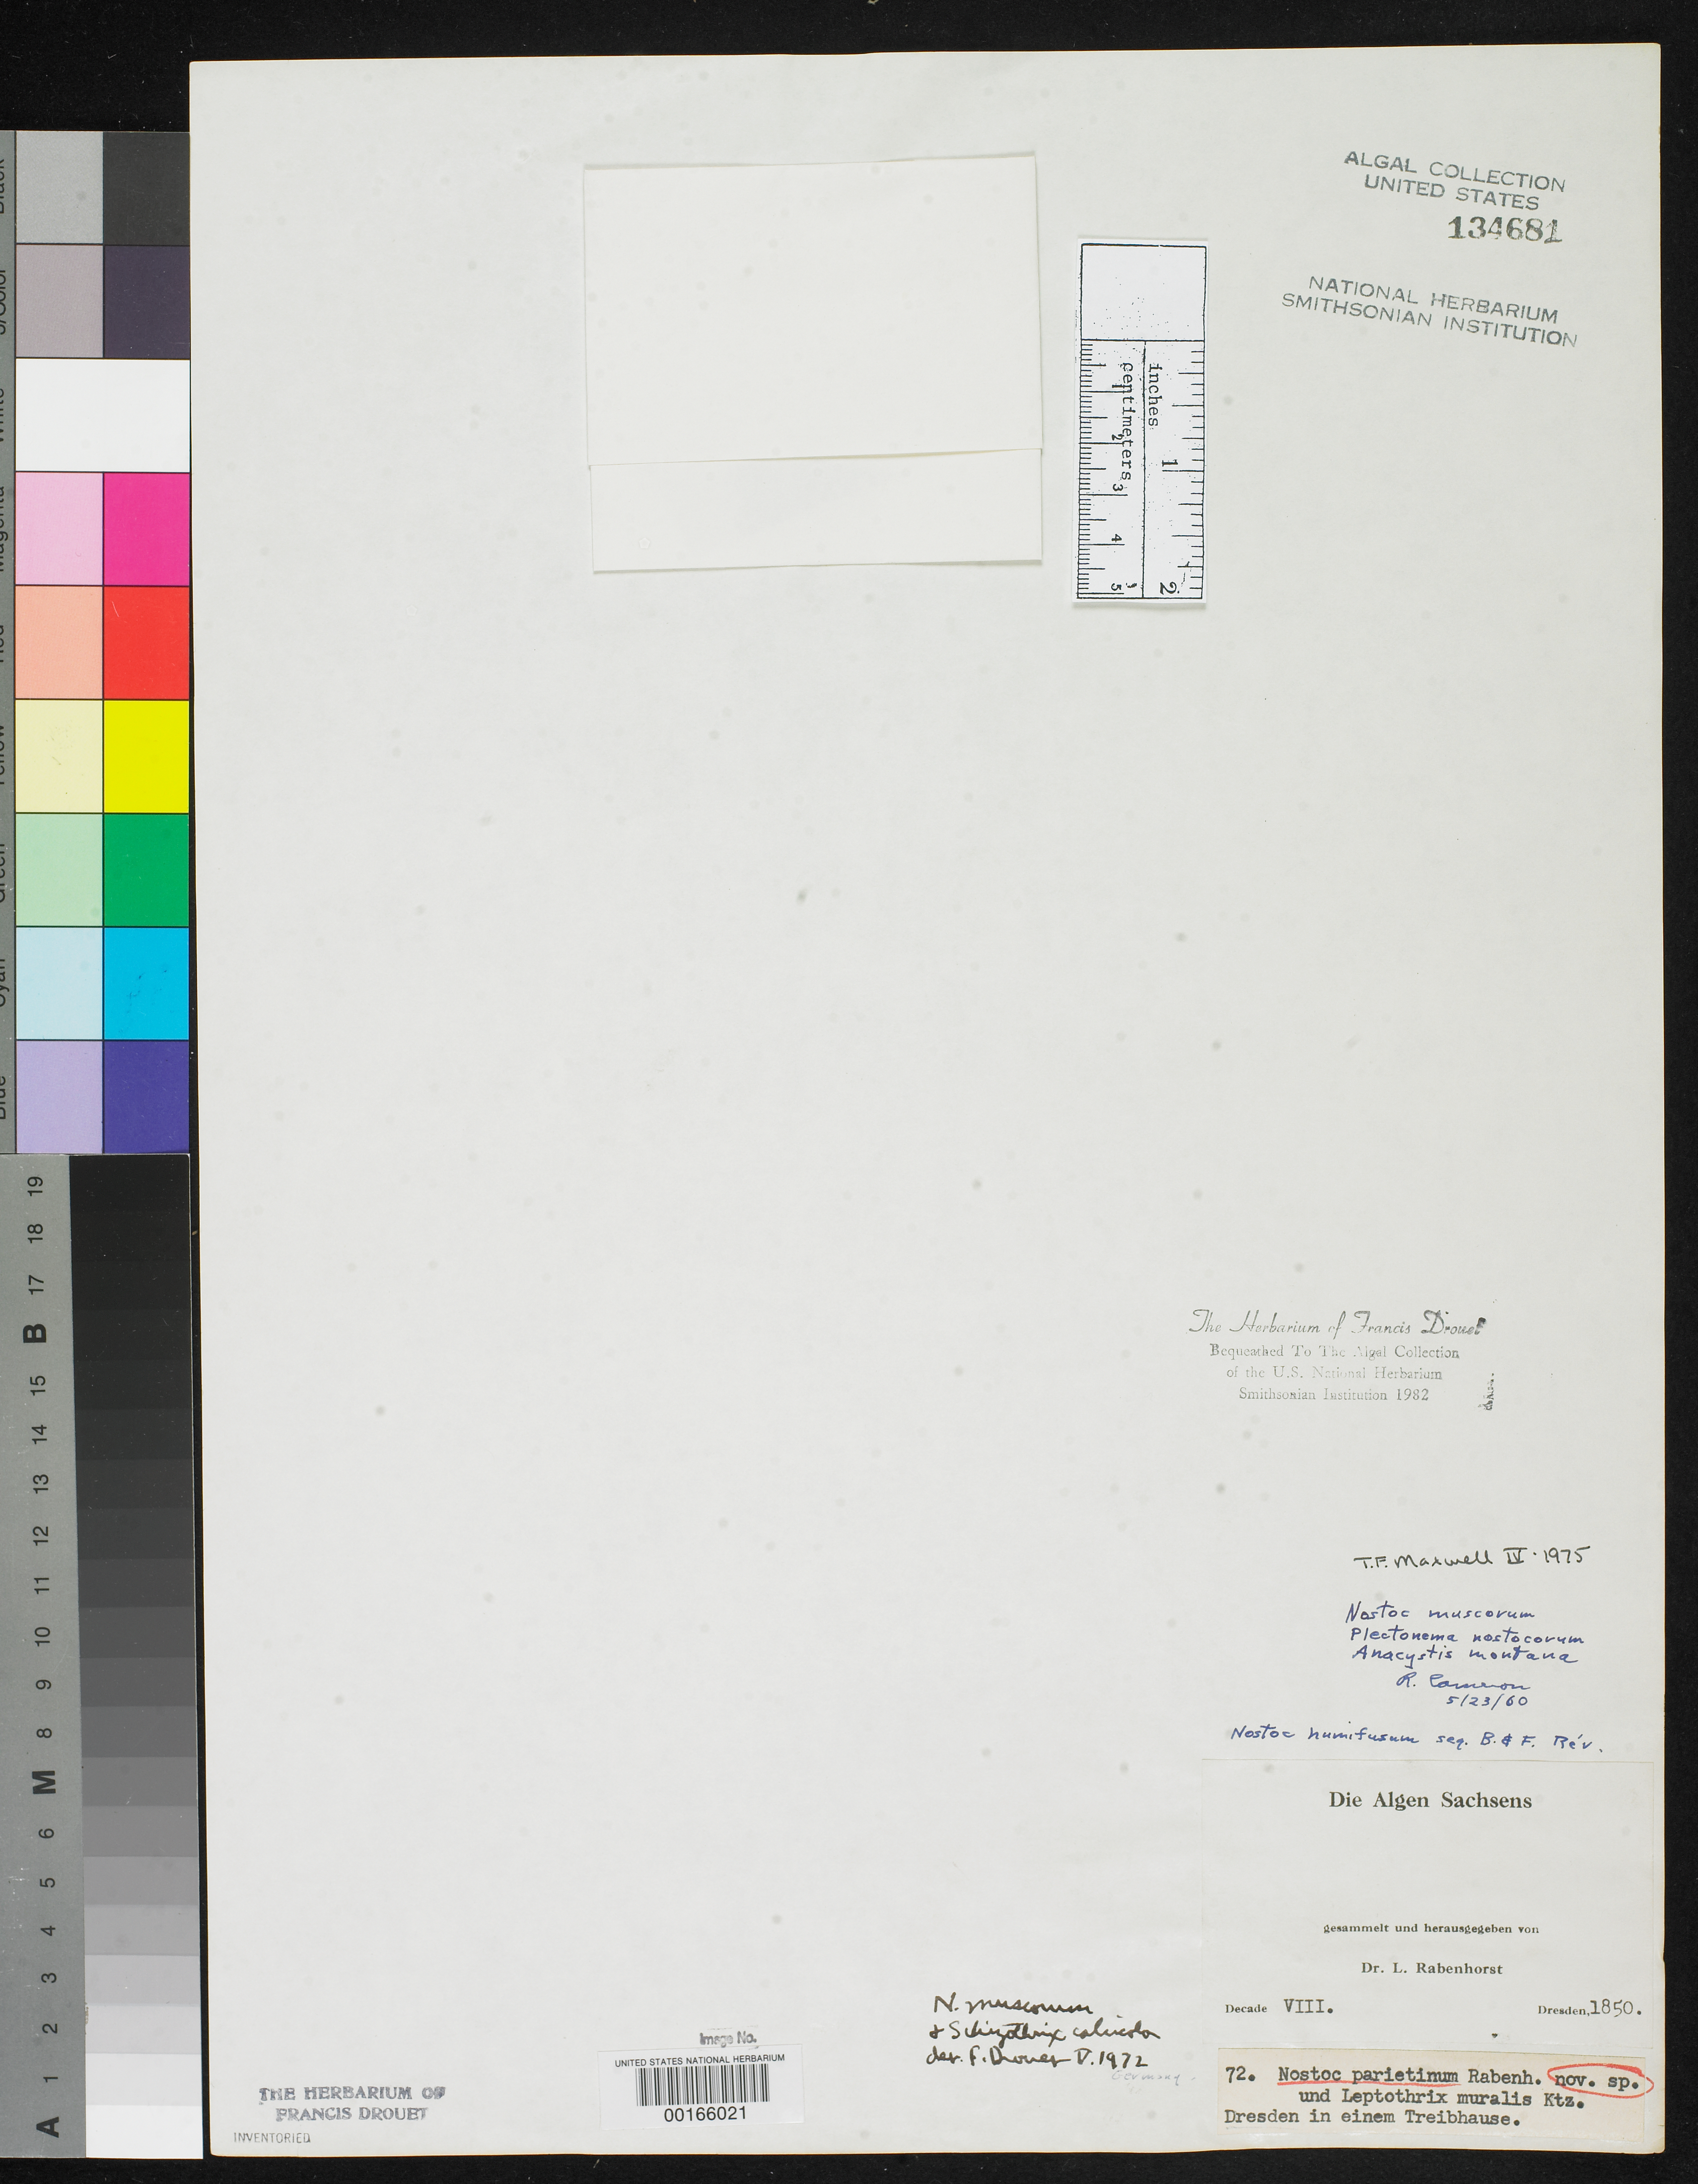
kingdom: Bacteria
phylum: Cyanobacteria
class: Cyanobacteriia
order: Cyanobacteriales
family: Nostocaceae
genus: Nostoc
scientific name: Nostoc parietinum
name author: Rabenh.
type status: Isotype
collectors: G. L. Rabenhorst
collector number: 72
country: Germany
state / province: Sachsen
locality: Dresden.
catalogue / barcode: US 134681